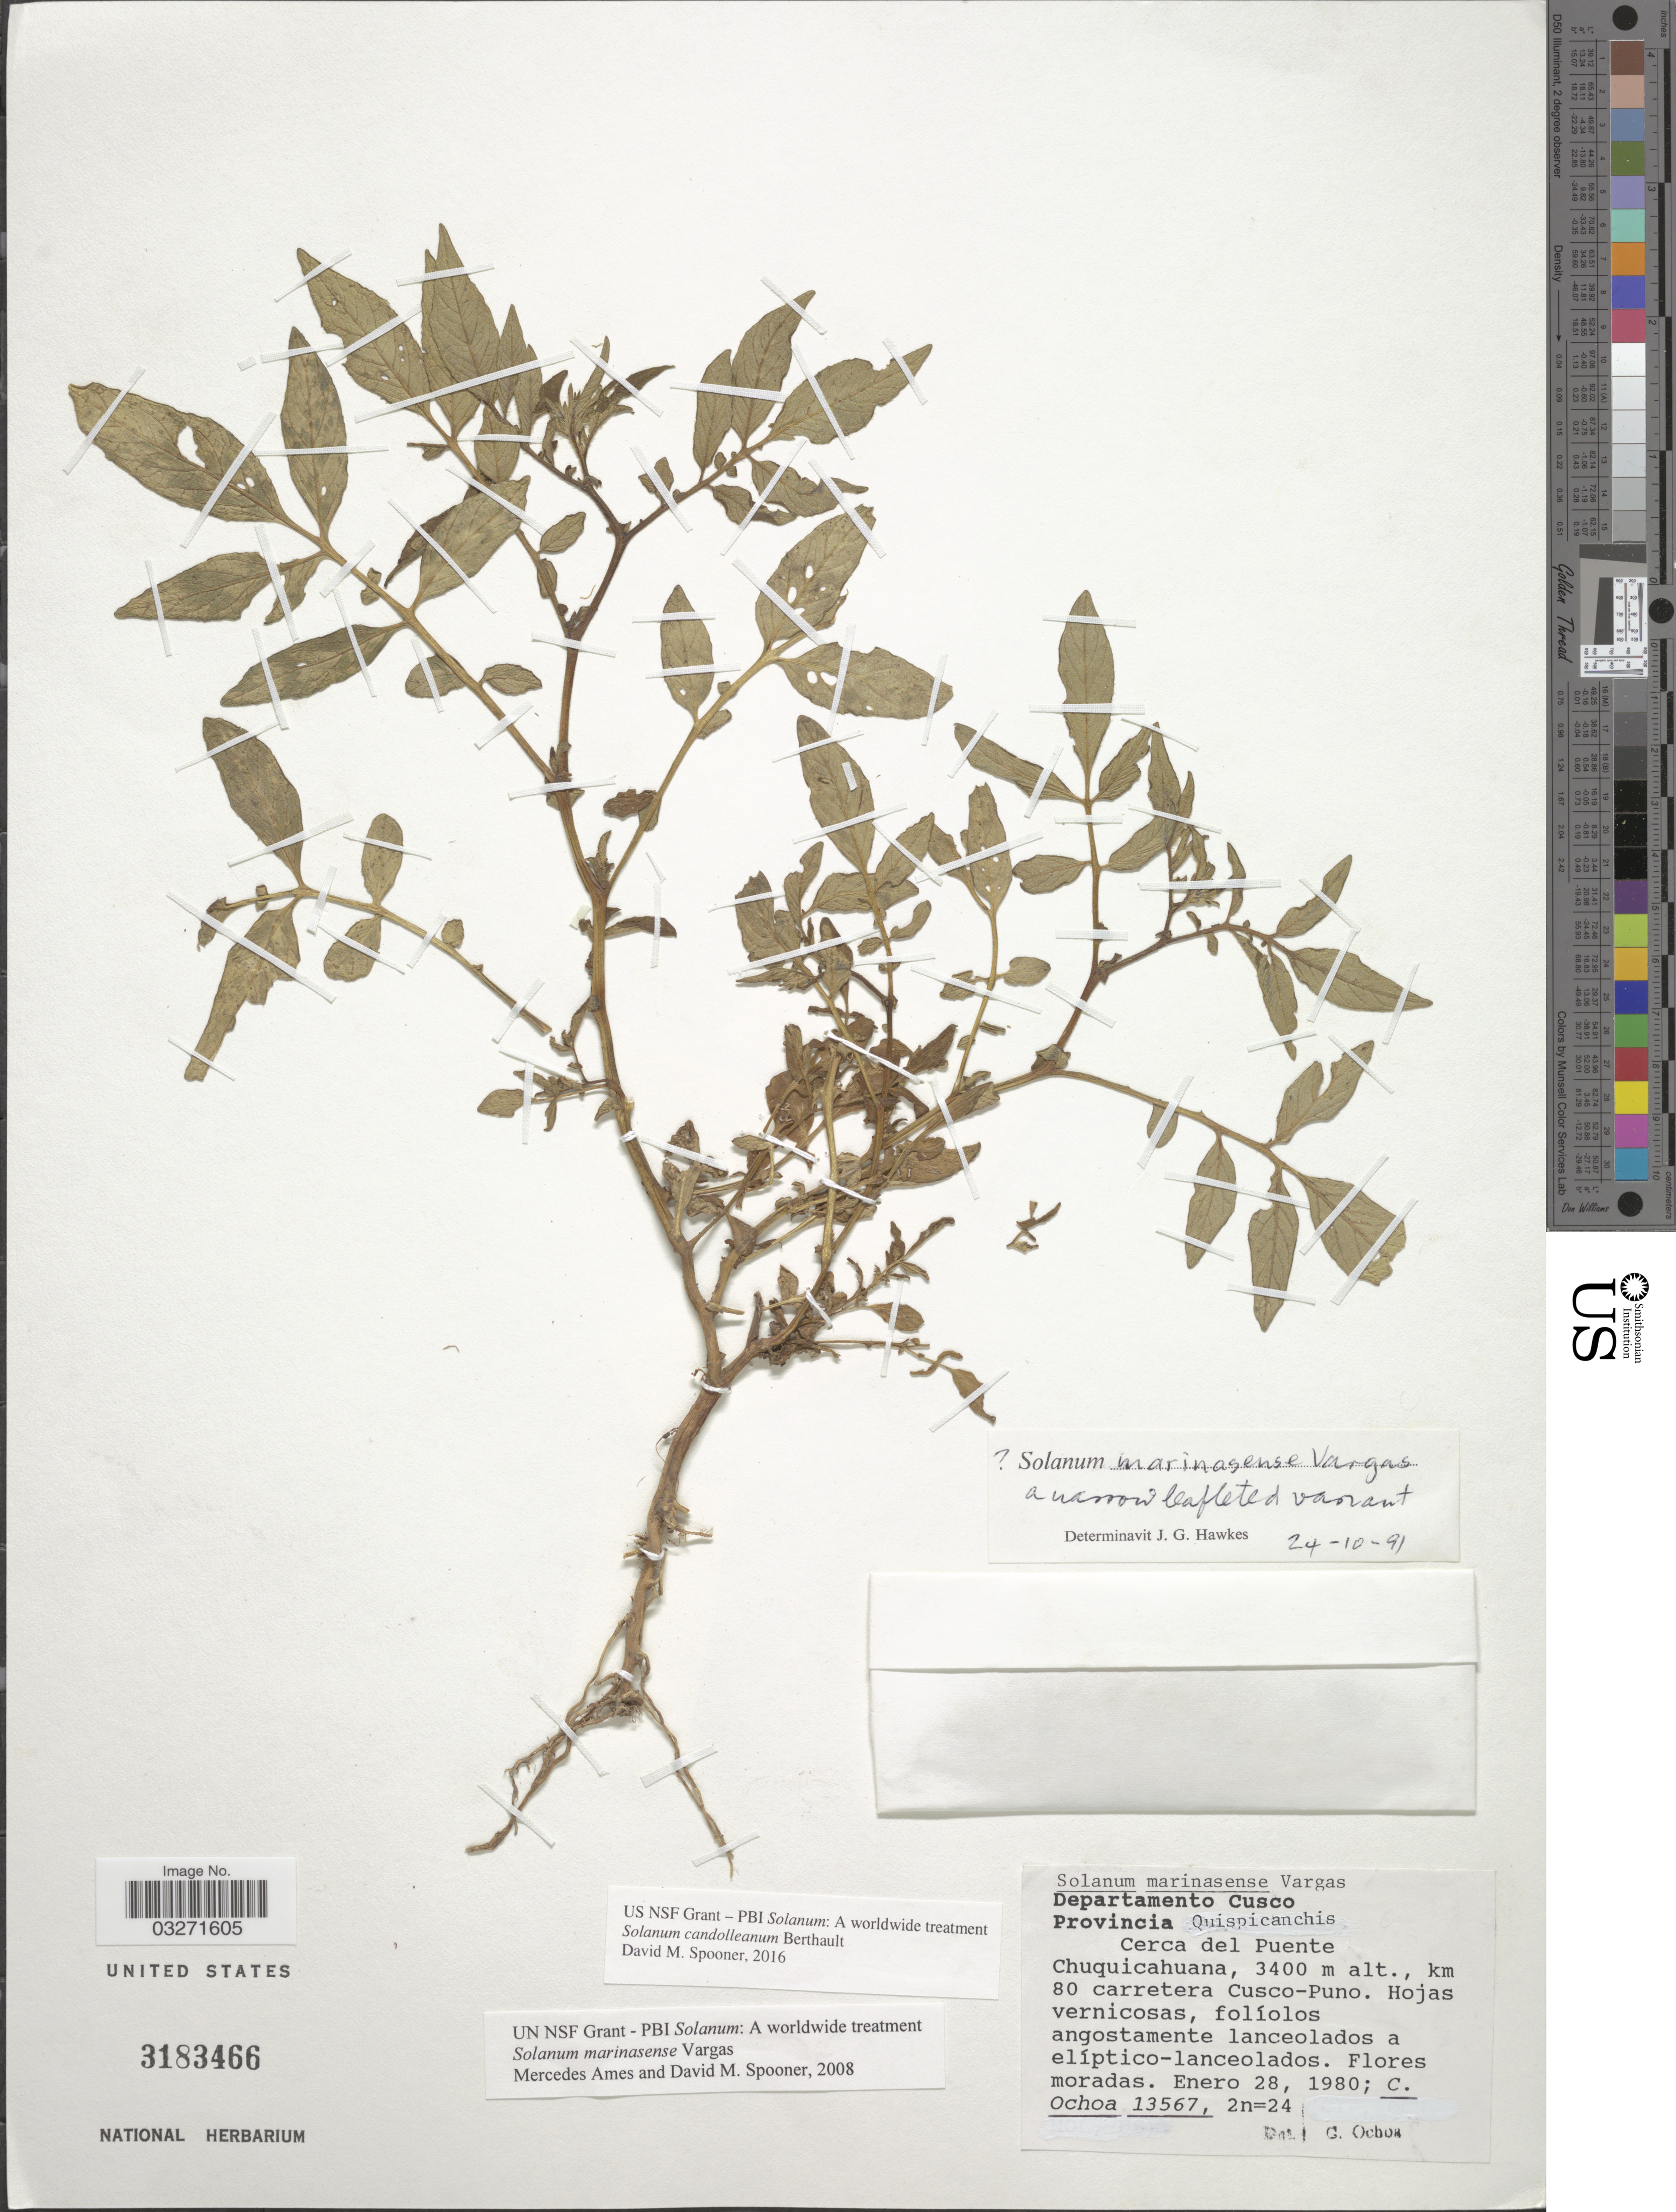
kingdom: Plantae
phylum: Tracheophyta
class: Magnoliopsida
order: Solanales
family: Solanaceae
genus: Solanum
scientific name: Solanum candolleanum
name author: Berthault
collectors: C. Ochoa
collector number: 13567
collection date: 1980-01-28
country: Peru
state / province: Cusco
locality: Departamento Cusco. Provincia Quispicanchis. Cerca del Puente Chuquicahuana, km 80 carretera Cusco-Puno.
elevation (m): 3400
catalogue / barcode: US 3183466